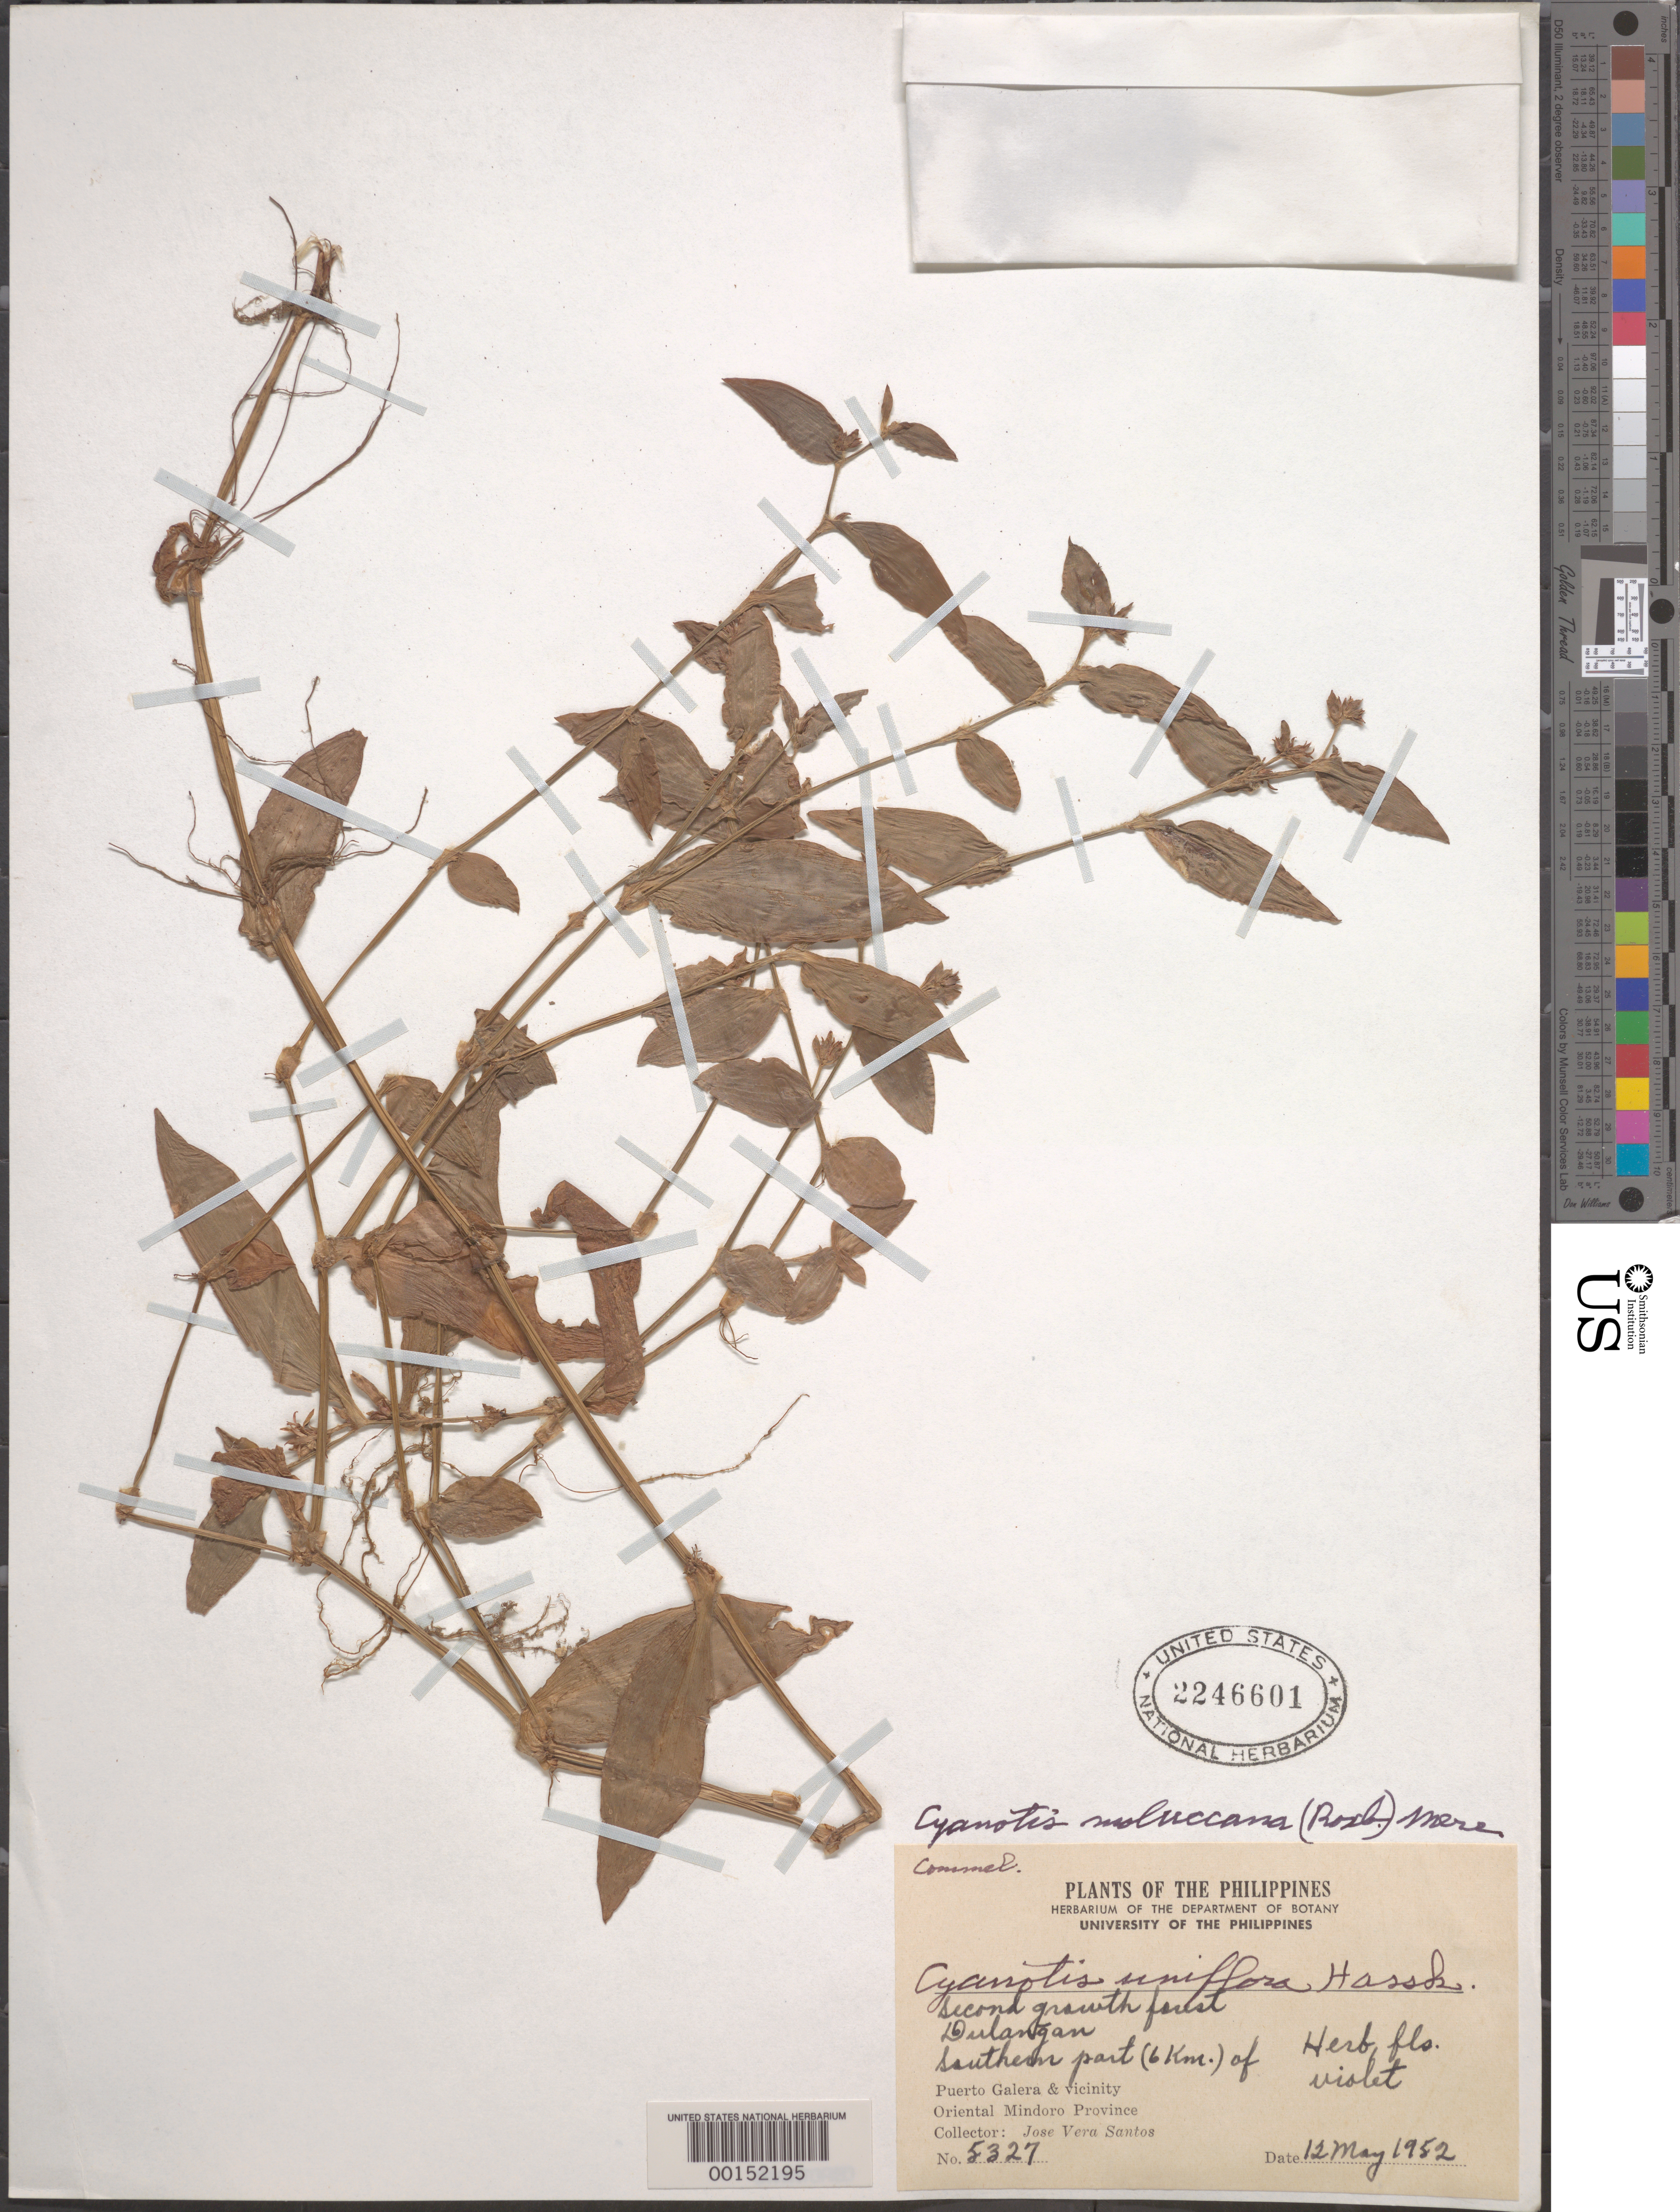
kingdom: Plantae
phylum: Tracheophyta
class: Liliopsida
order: Commelinales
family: Commelinaceae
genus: Belosynapsis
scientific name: Belosynapsis ciliata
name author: (Blume) R.S. Rao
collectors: J. V. Santos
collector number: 5327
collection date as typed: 12 May 1952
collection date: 1952-05-12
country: Philippines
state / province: Mimaropa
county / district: Mindoro Oriental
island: Mindoro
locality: Dulangan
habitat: Secondary forest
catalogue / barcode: US 2246601